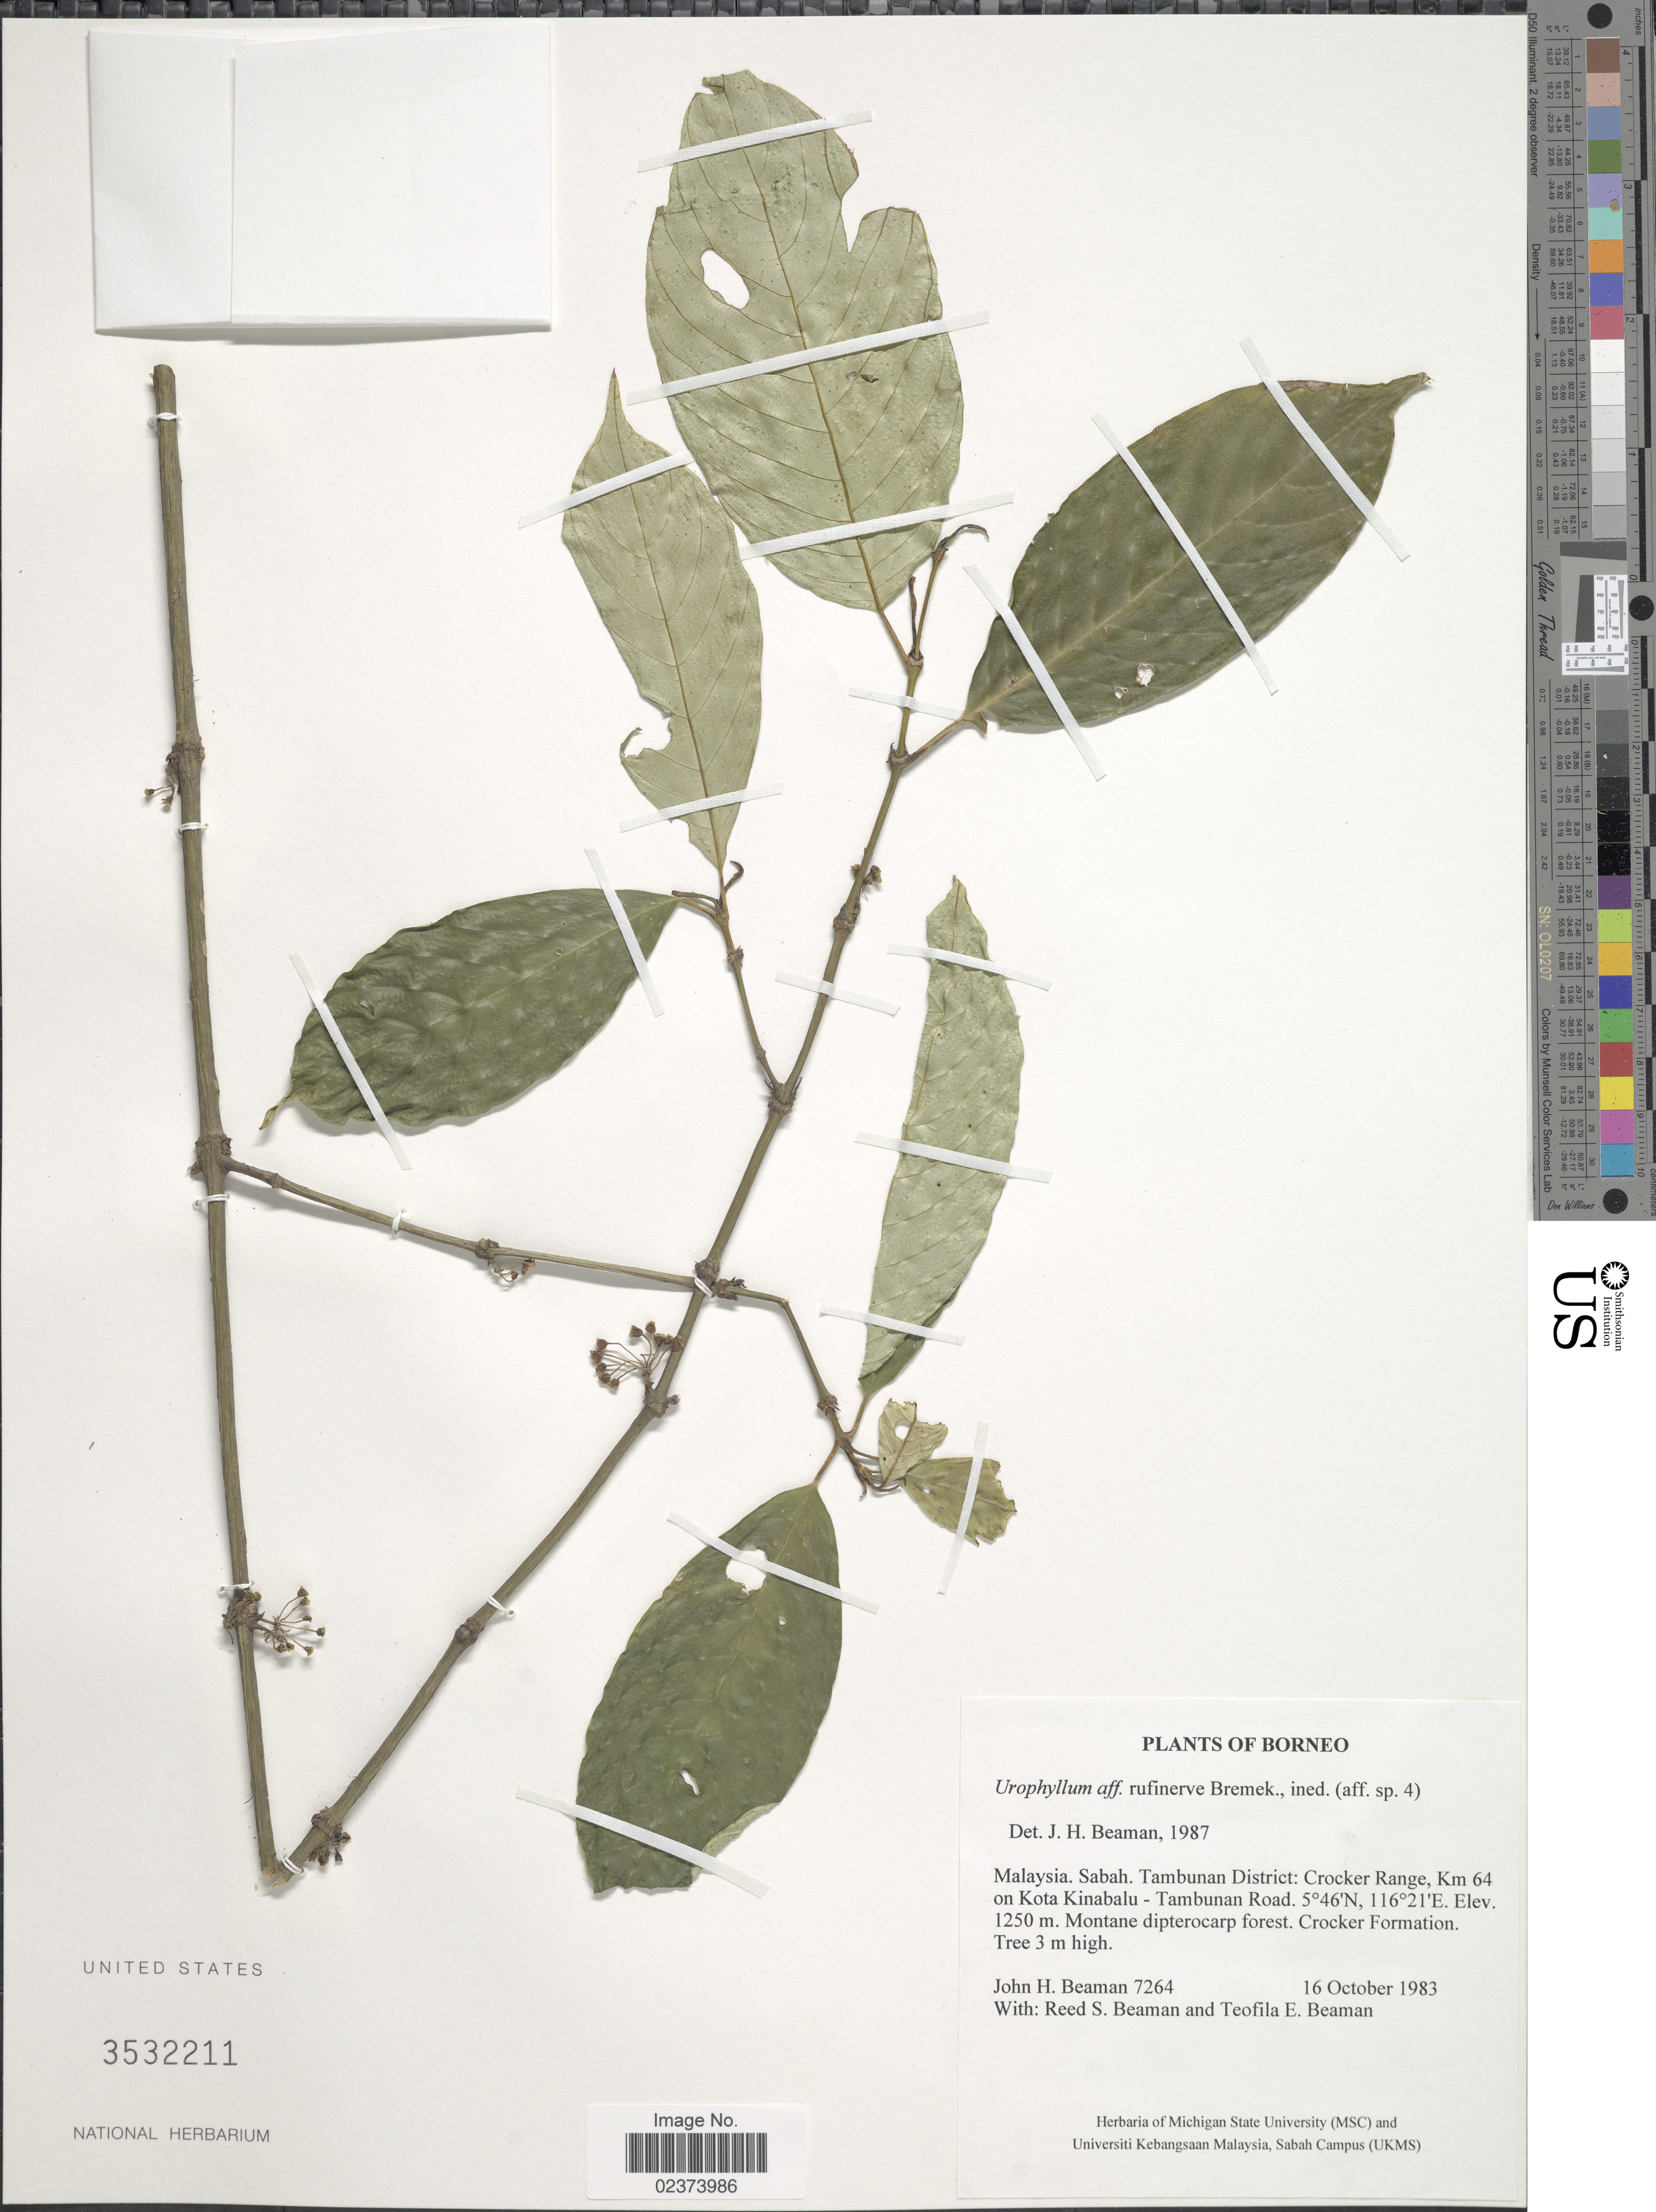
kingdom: Plantae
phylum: Tracheophyta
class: Magnoliopsida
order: Gentianales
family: Rubiaceae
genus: Urophyllum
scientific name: Urophyllum rufinerve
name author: Bremek.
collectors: J. H. Beaman, R. S. Beaman & T. E. Beaman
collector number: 7264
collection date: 1983-10-16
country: Malaysia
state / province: Sabah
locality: Borneo, Tambunan District: Crocker Range, Km 64 on Kota Kinabalu- Tambunan Road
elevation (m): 1250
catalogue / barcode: US 3532211